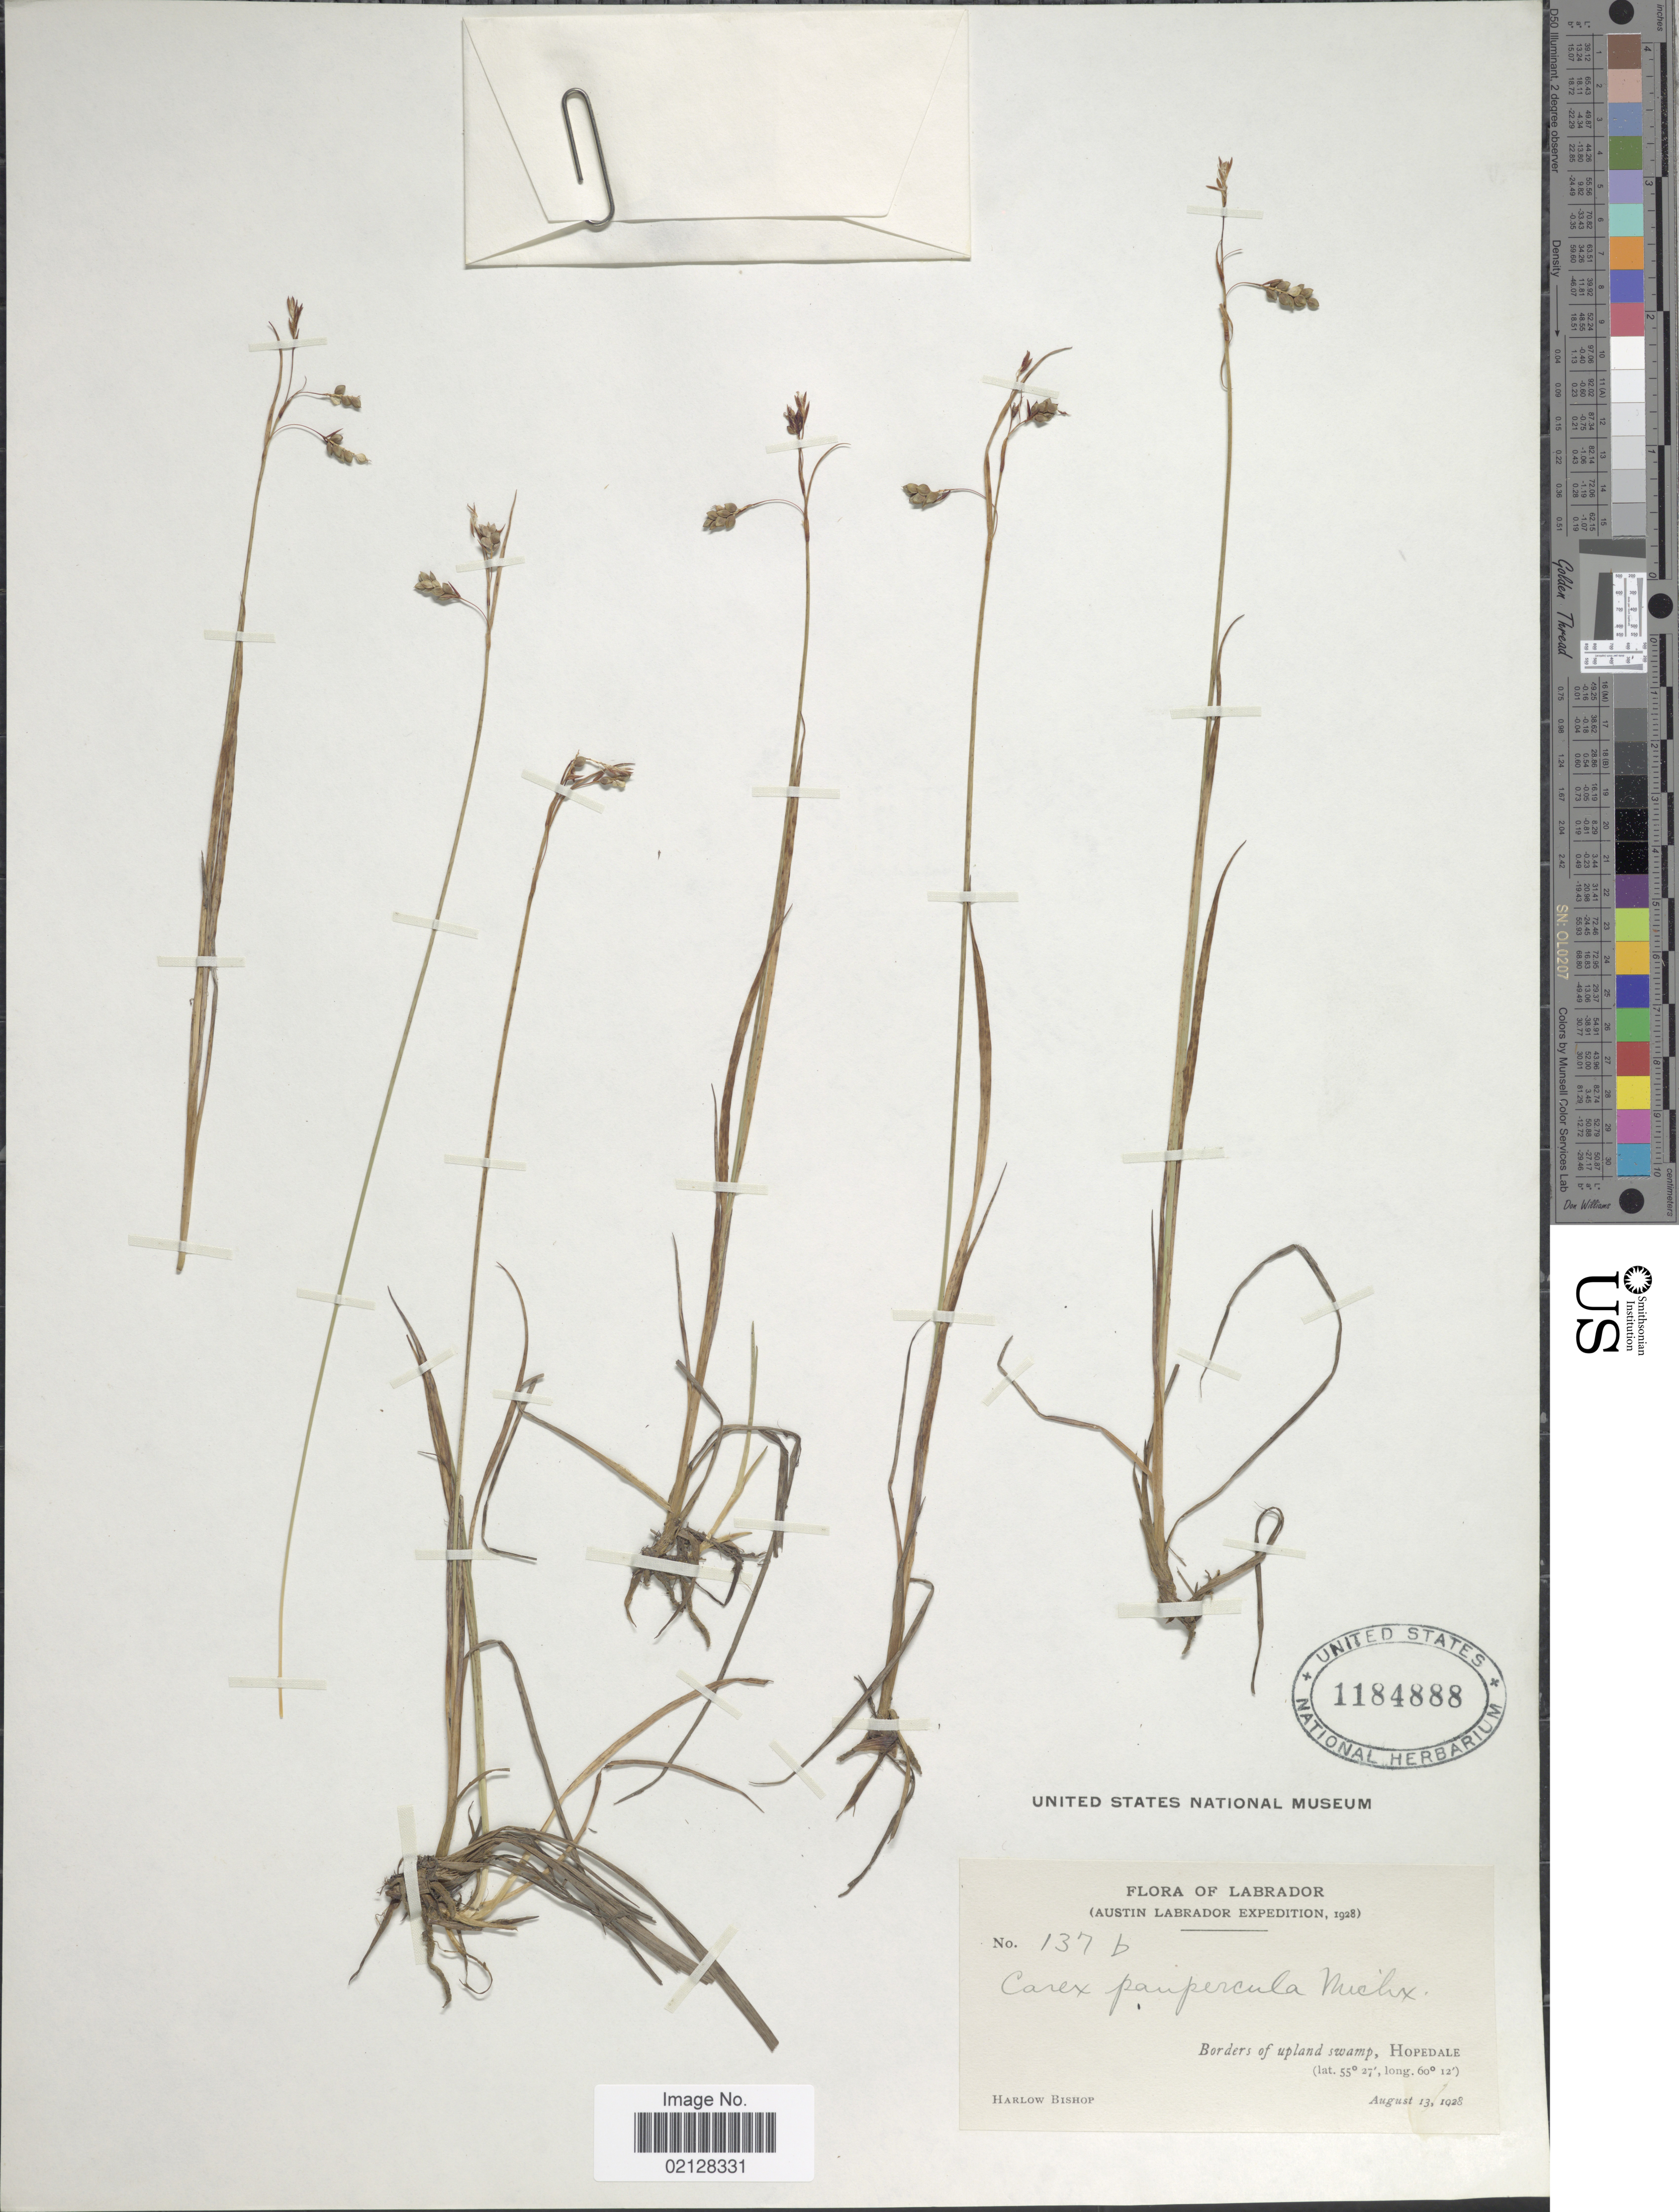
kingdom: Plantae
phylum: Tracheophyta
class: Liliopsida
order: Poales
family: Cyperaceae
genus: Carex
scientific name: Carex magellanica subsp. irrigua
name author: (Wahlenb.) Hiitonen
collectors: H. Bishop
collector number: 137B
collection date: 1928-08-13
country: Canada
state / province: Newfoundland and Labrador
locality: Labrador. Borders of upland swamp, Hopedale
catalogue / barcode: US 1184888